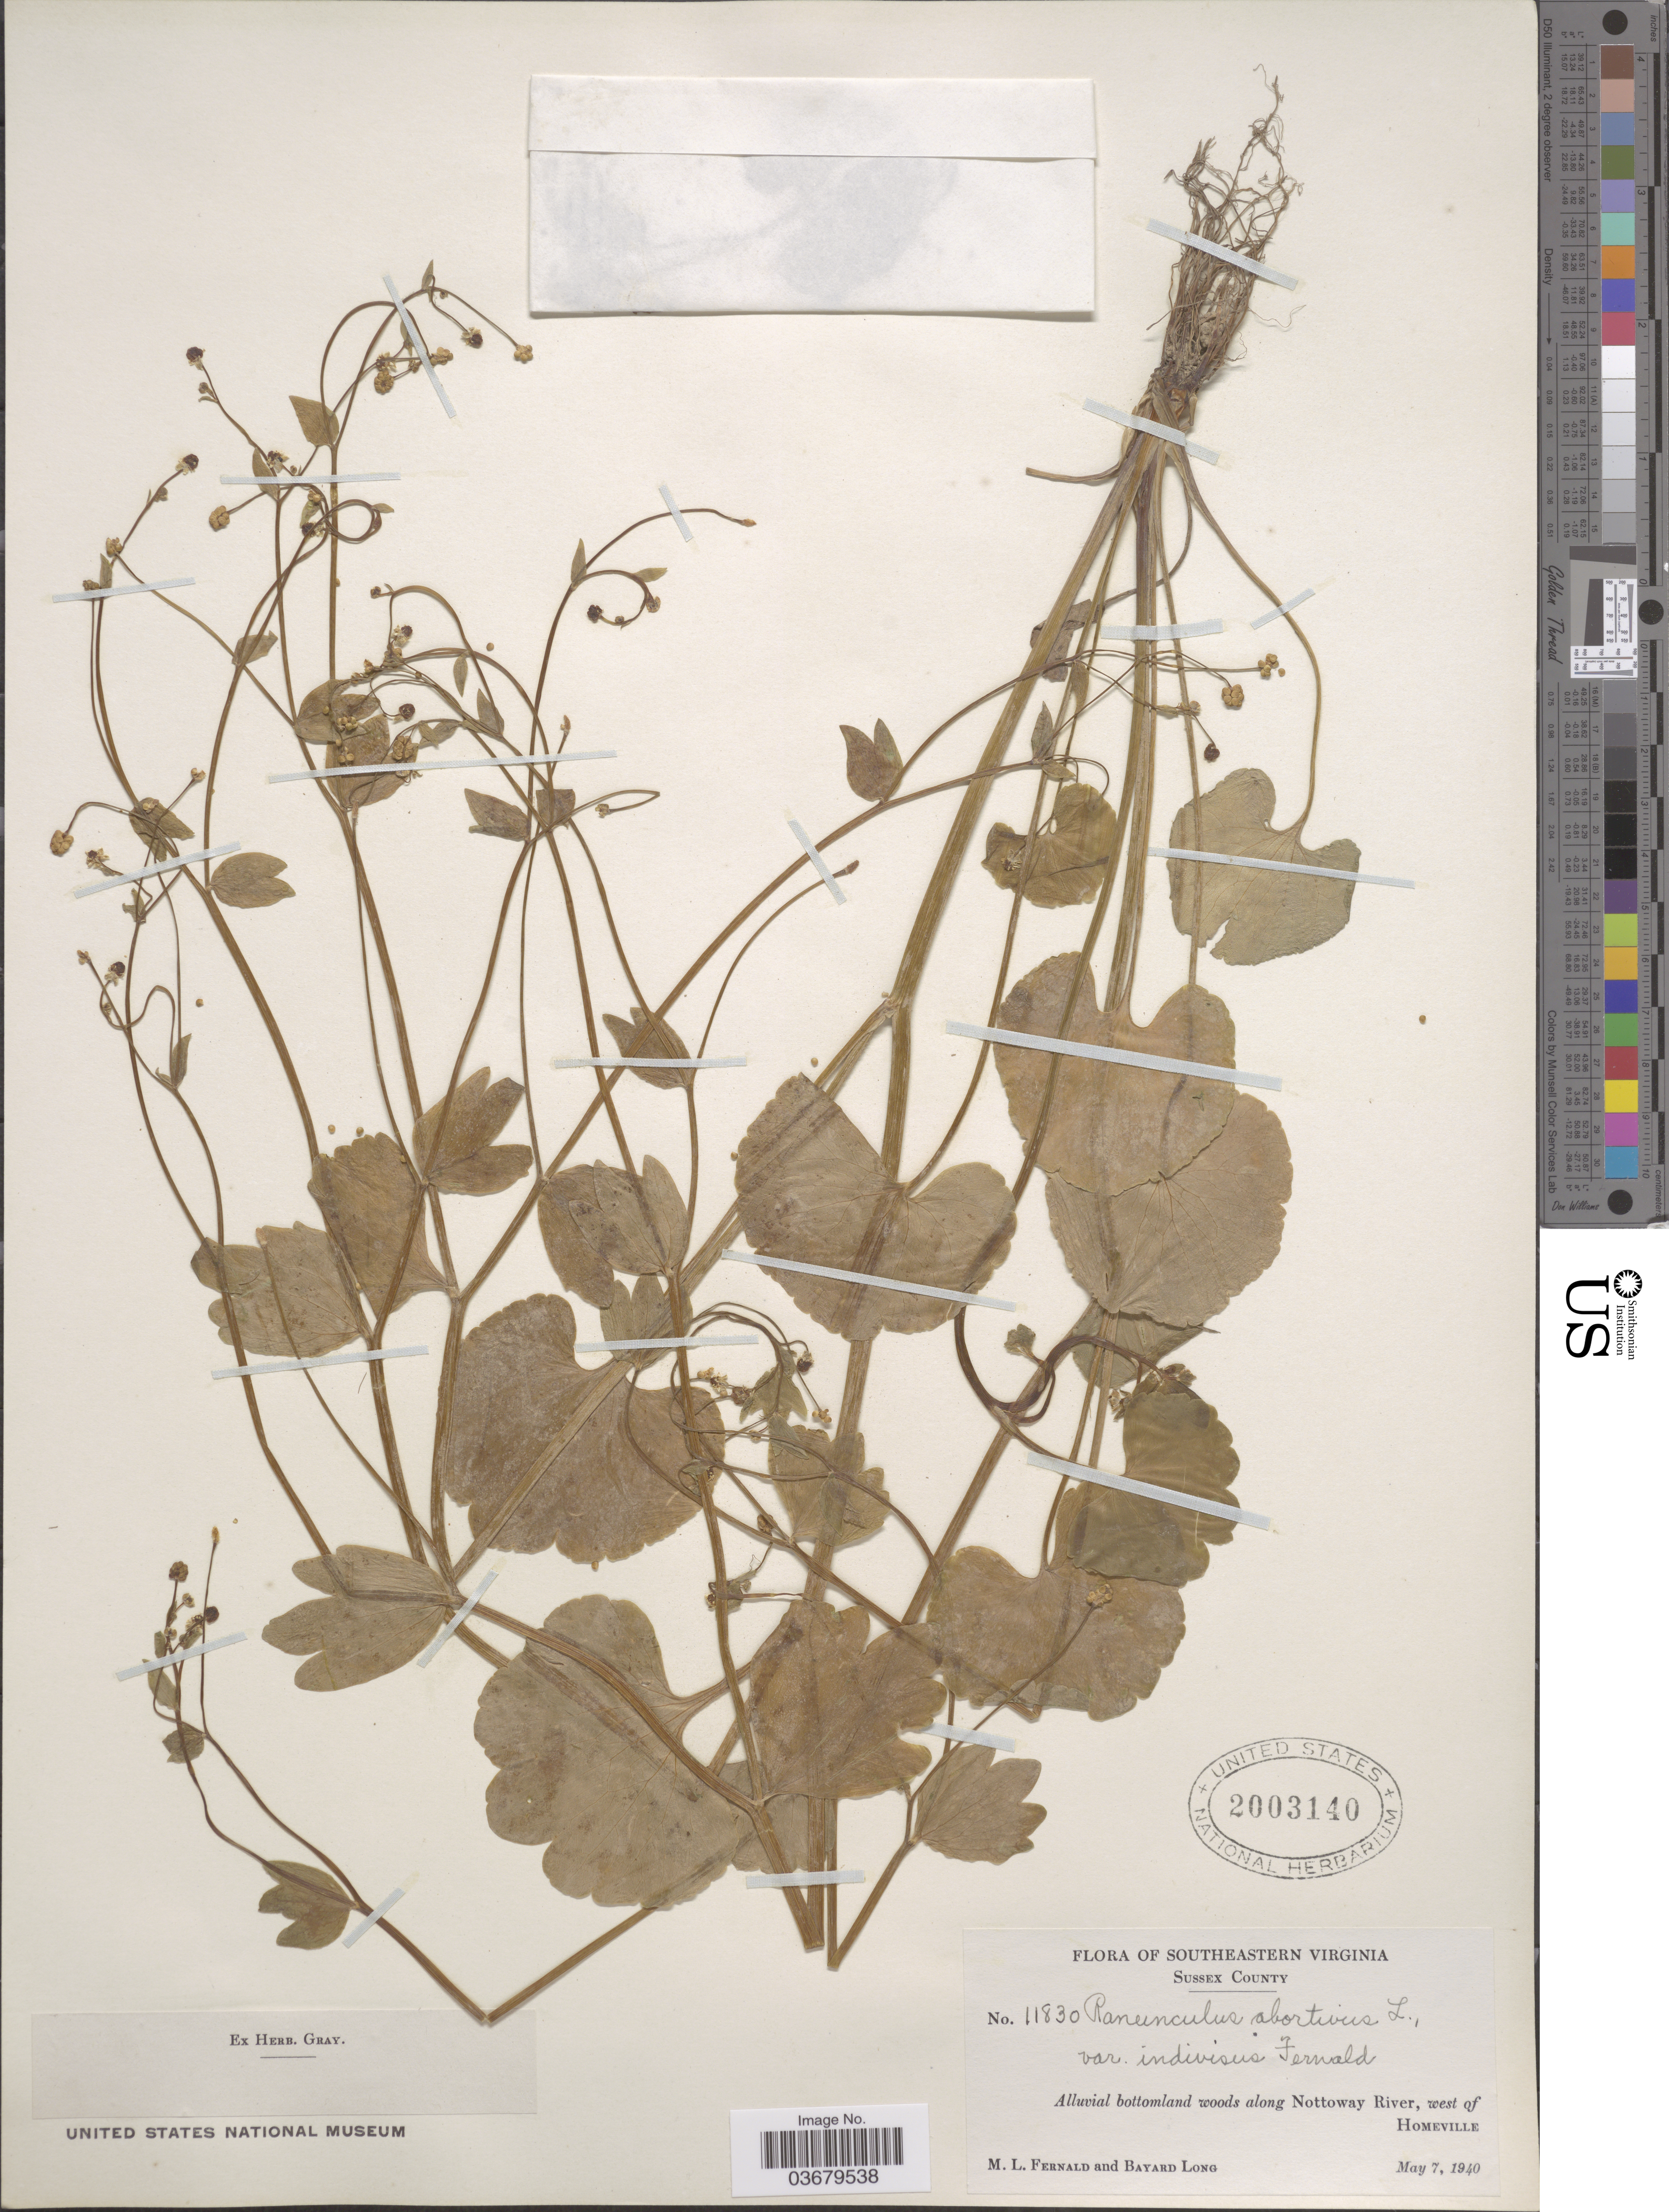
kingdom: Plantae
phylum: Tracheophyta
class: Magnoliopsida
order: Ranunculales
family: Ranunculaceae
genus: Ranunculus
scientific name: Ranunculus indivisus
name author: (Maxim.) Hand.-Mazz.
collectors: M. L. Fernald & B. Long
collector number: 11830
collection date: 1940-05-07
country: United States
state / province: Virginia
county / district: Sussex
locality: Southeastern Virginia. Sussex County. Along Nottoway River, west of Homeville.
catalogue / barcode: US 2003140